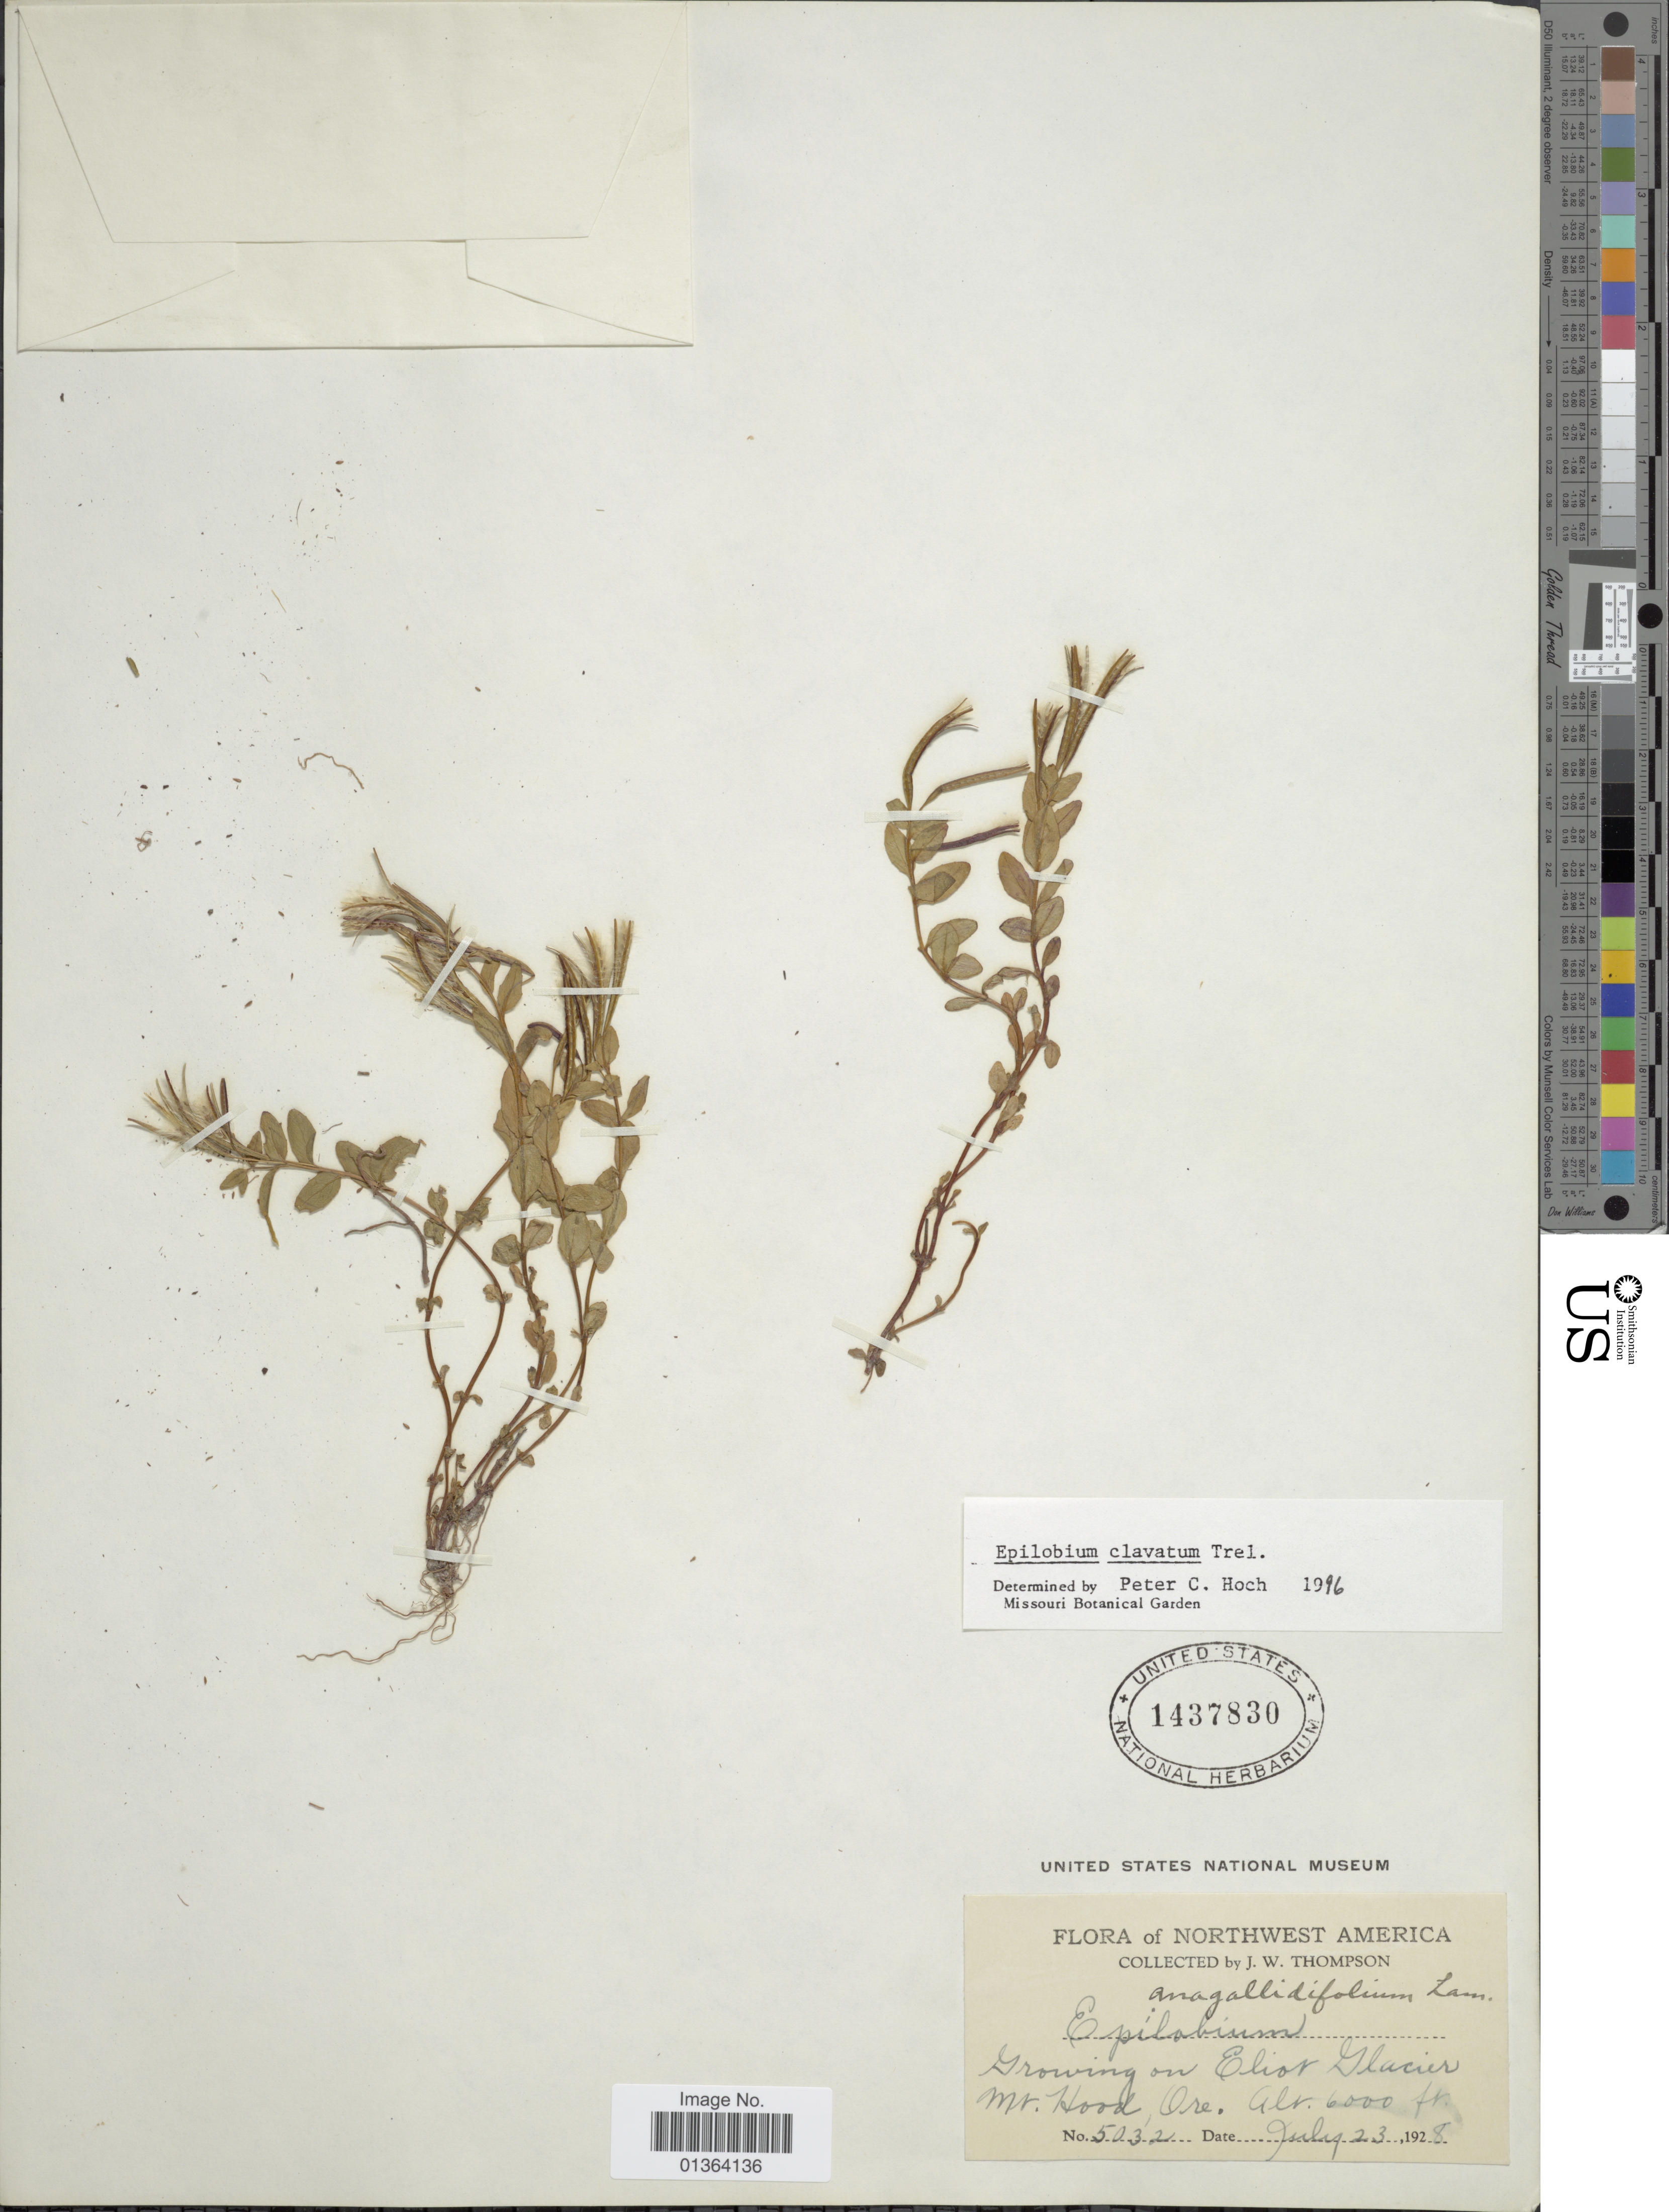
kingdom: Plantae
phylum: Tracheophyta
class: Magnoliopsida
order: Myrtales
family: Onagraceae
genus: Epilobium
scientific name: Epilobium clavatum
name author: Hausskn.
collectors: J. W. Thompson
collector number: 5032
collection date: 1928-07-23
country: United States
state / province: Oregon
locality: Growing on Eliot Glacier, Mt. Hood.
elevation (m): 1829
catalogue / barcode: US 1437830